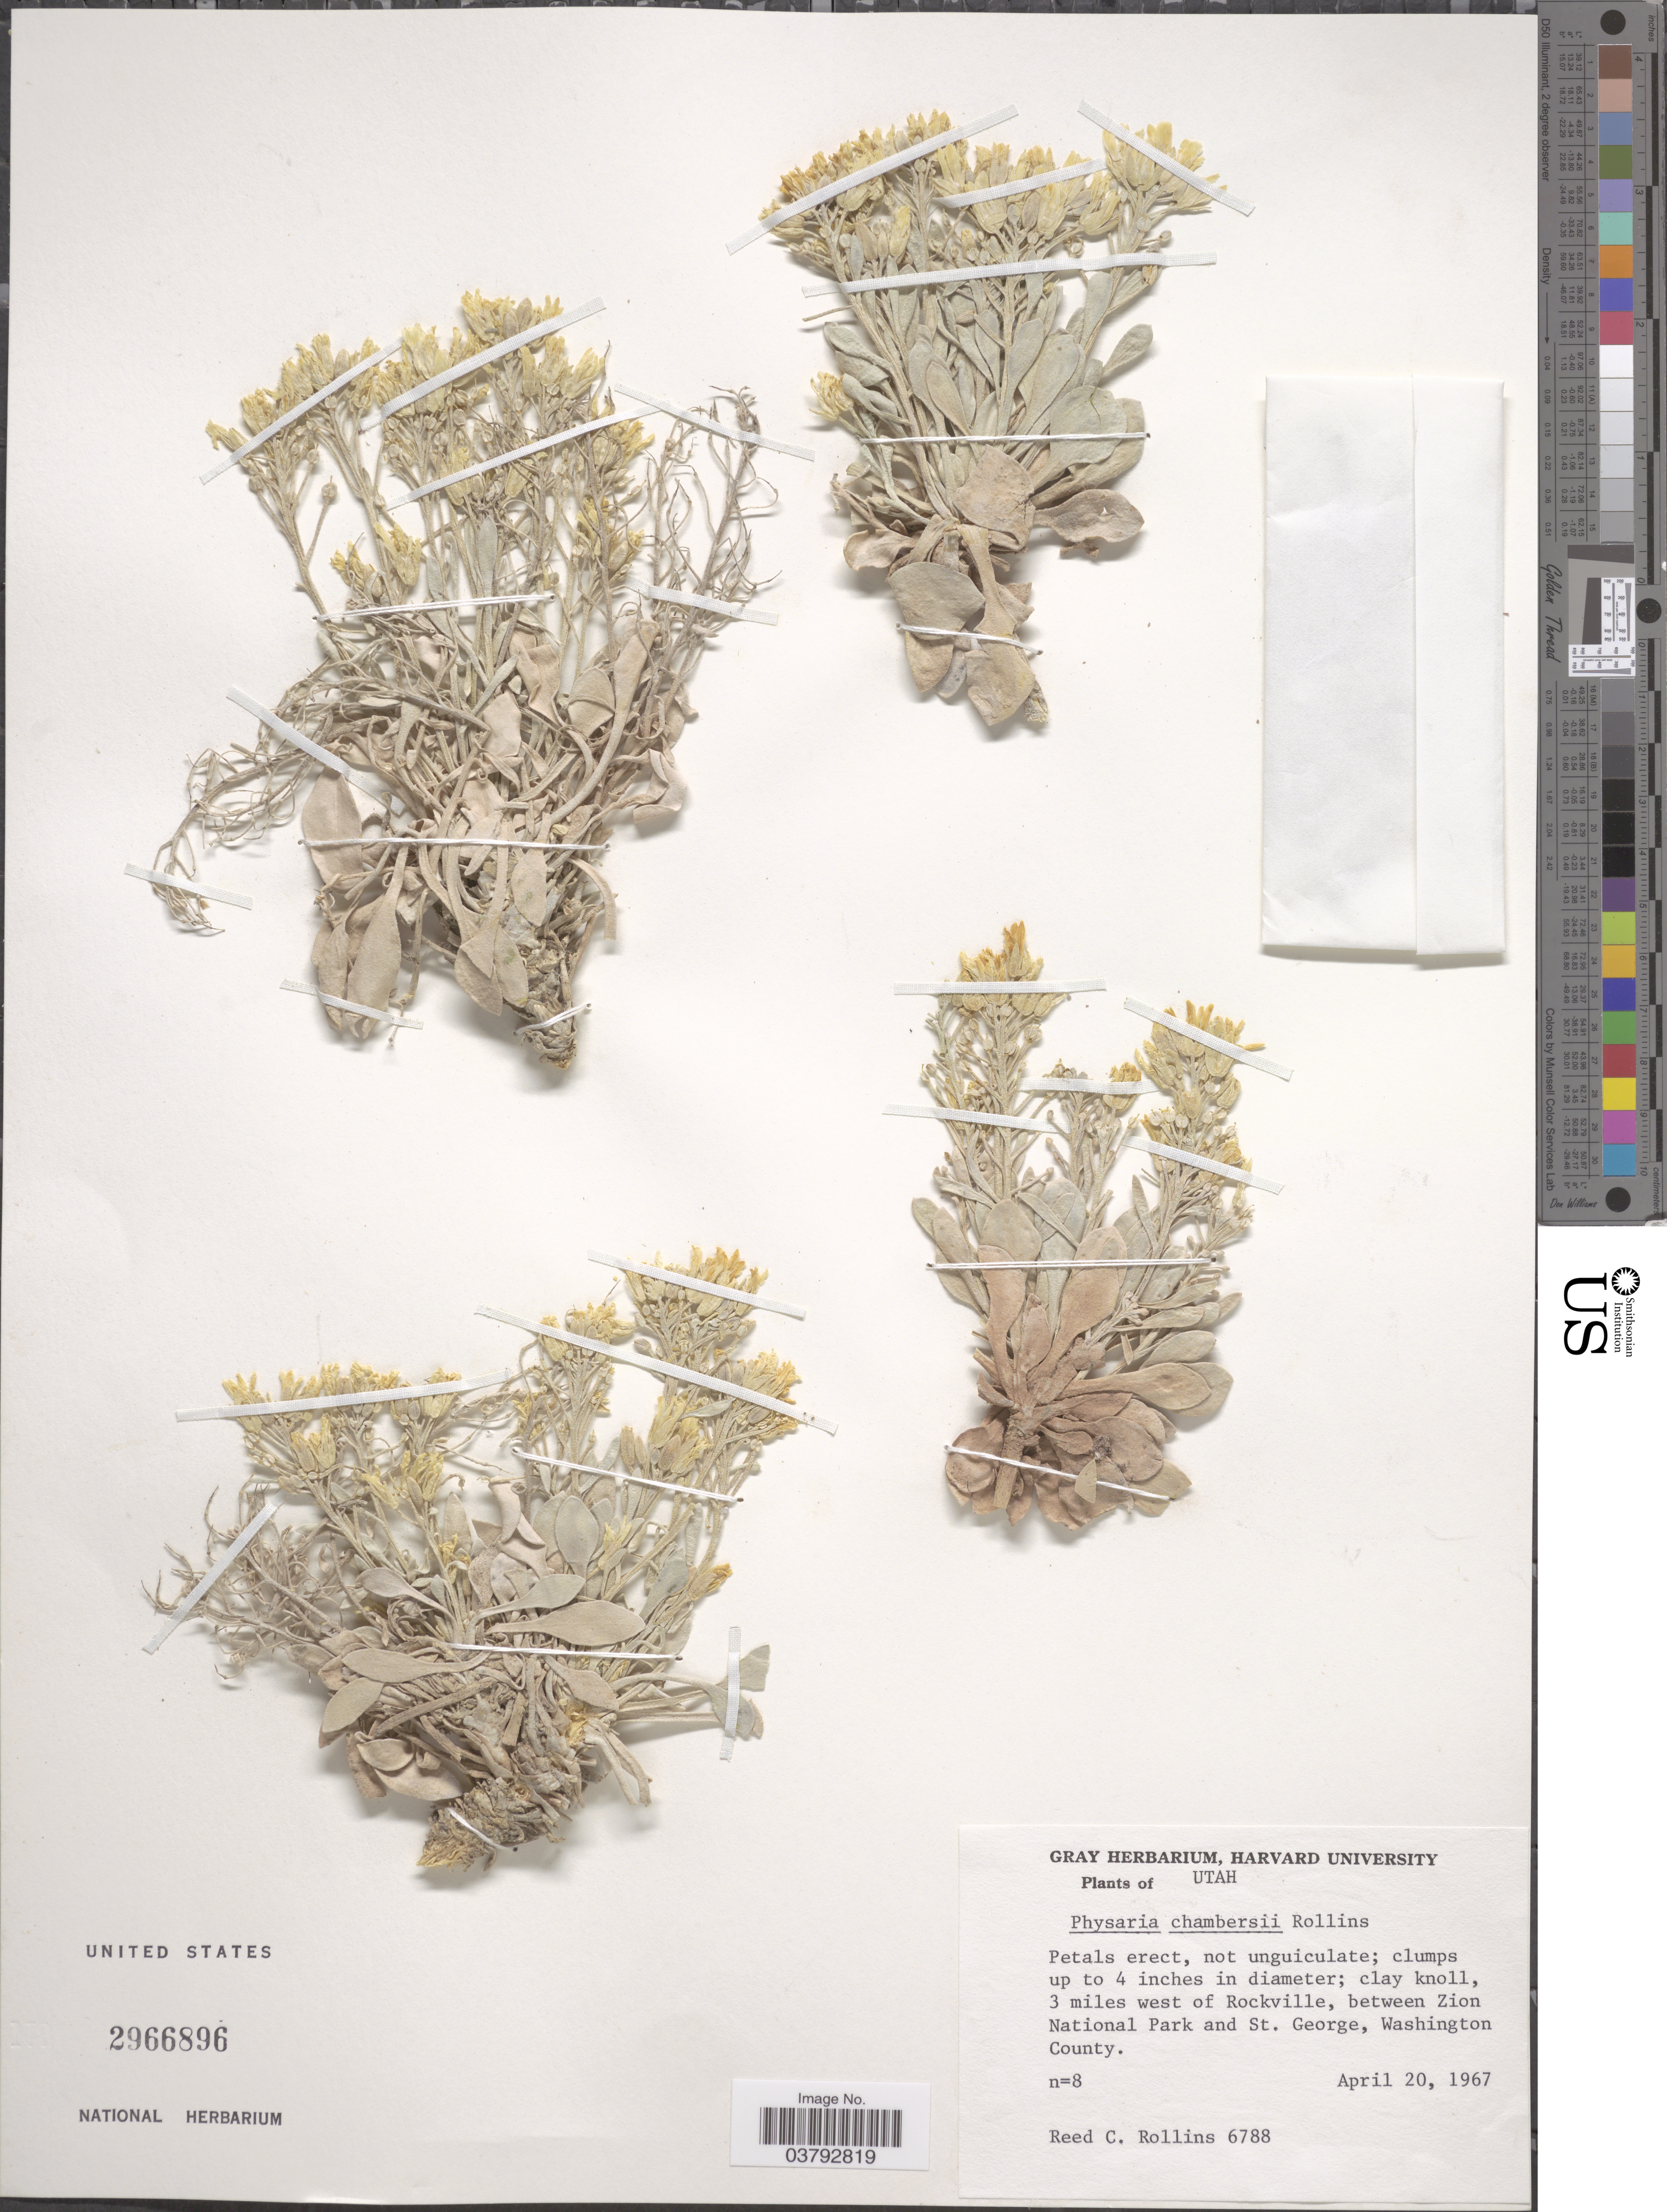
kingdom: Plantae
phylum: Tracheophyta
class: Magnoliopsida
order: Brassicales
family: Brassicaceae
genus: Physaria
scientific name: Physaria chambersii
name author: Rollins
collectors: R. C. Rollins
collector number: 6788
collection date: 1967-04-20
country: United States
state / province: Utah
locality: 3 miles west of Rockville, between Zion National Park and St. George, Washington County.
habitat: clay knoll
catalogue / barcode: US 2966896